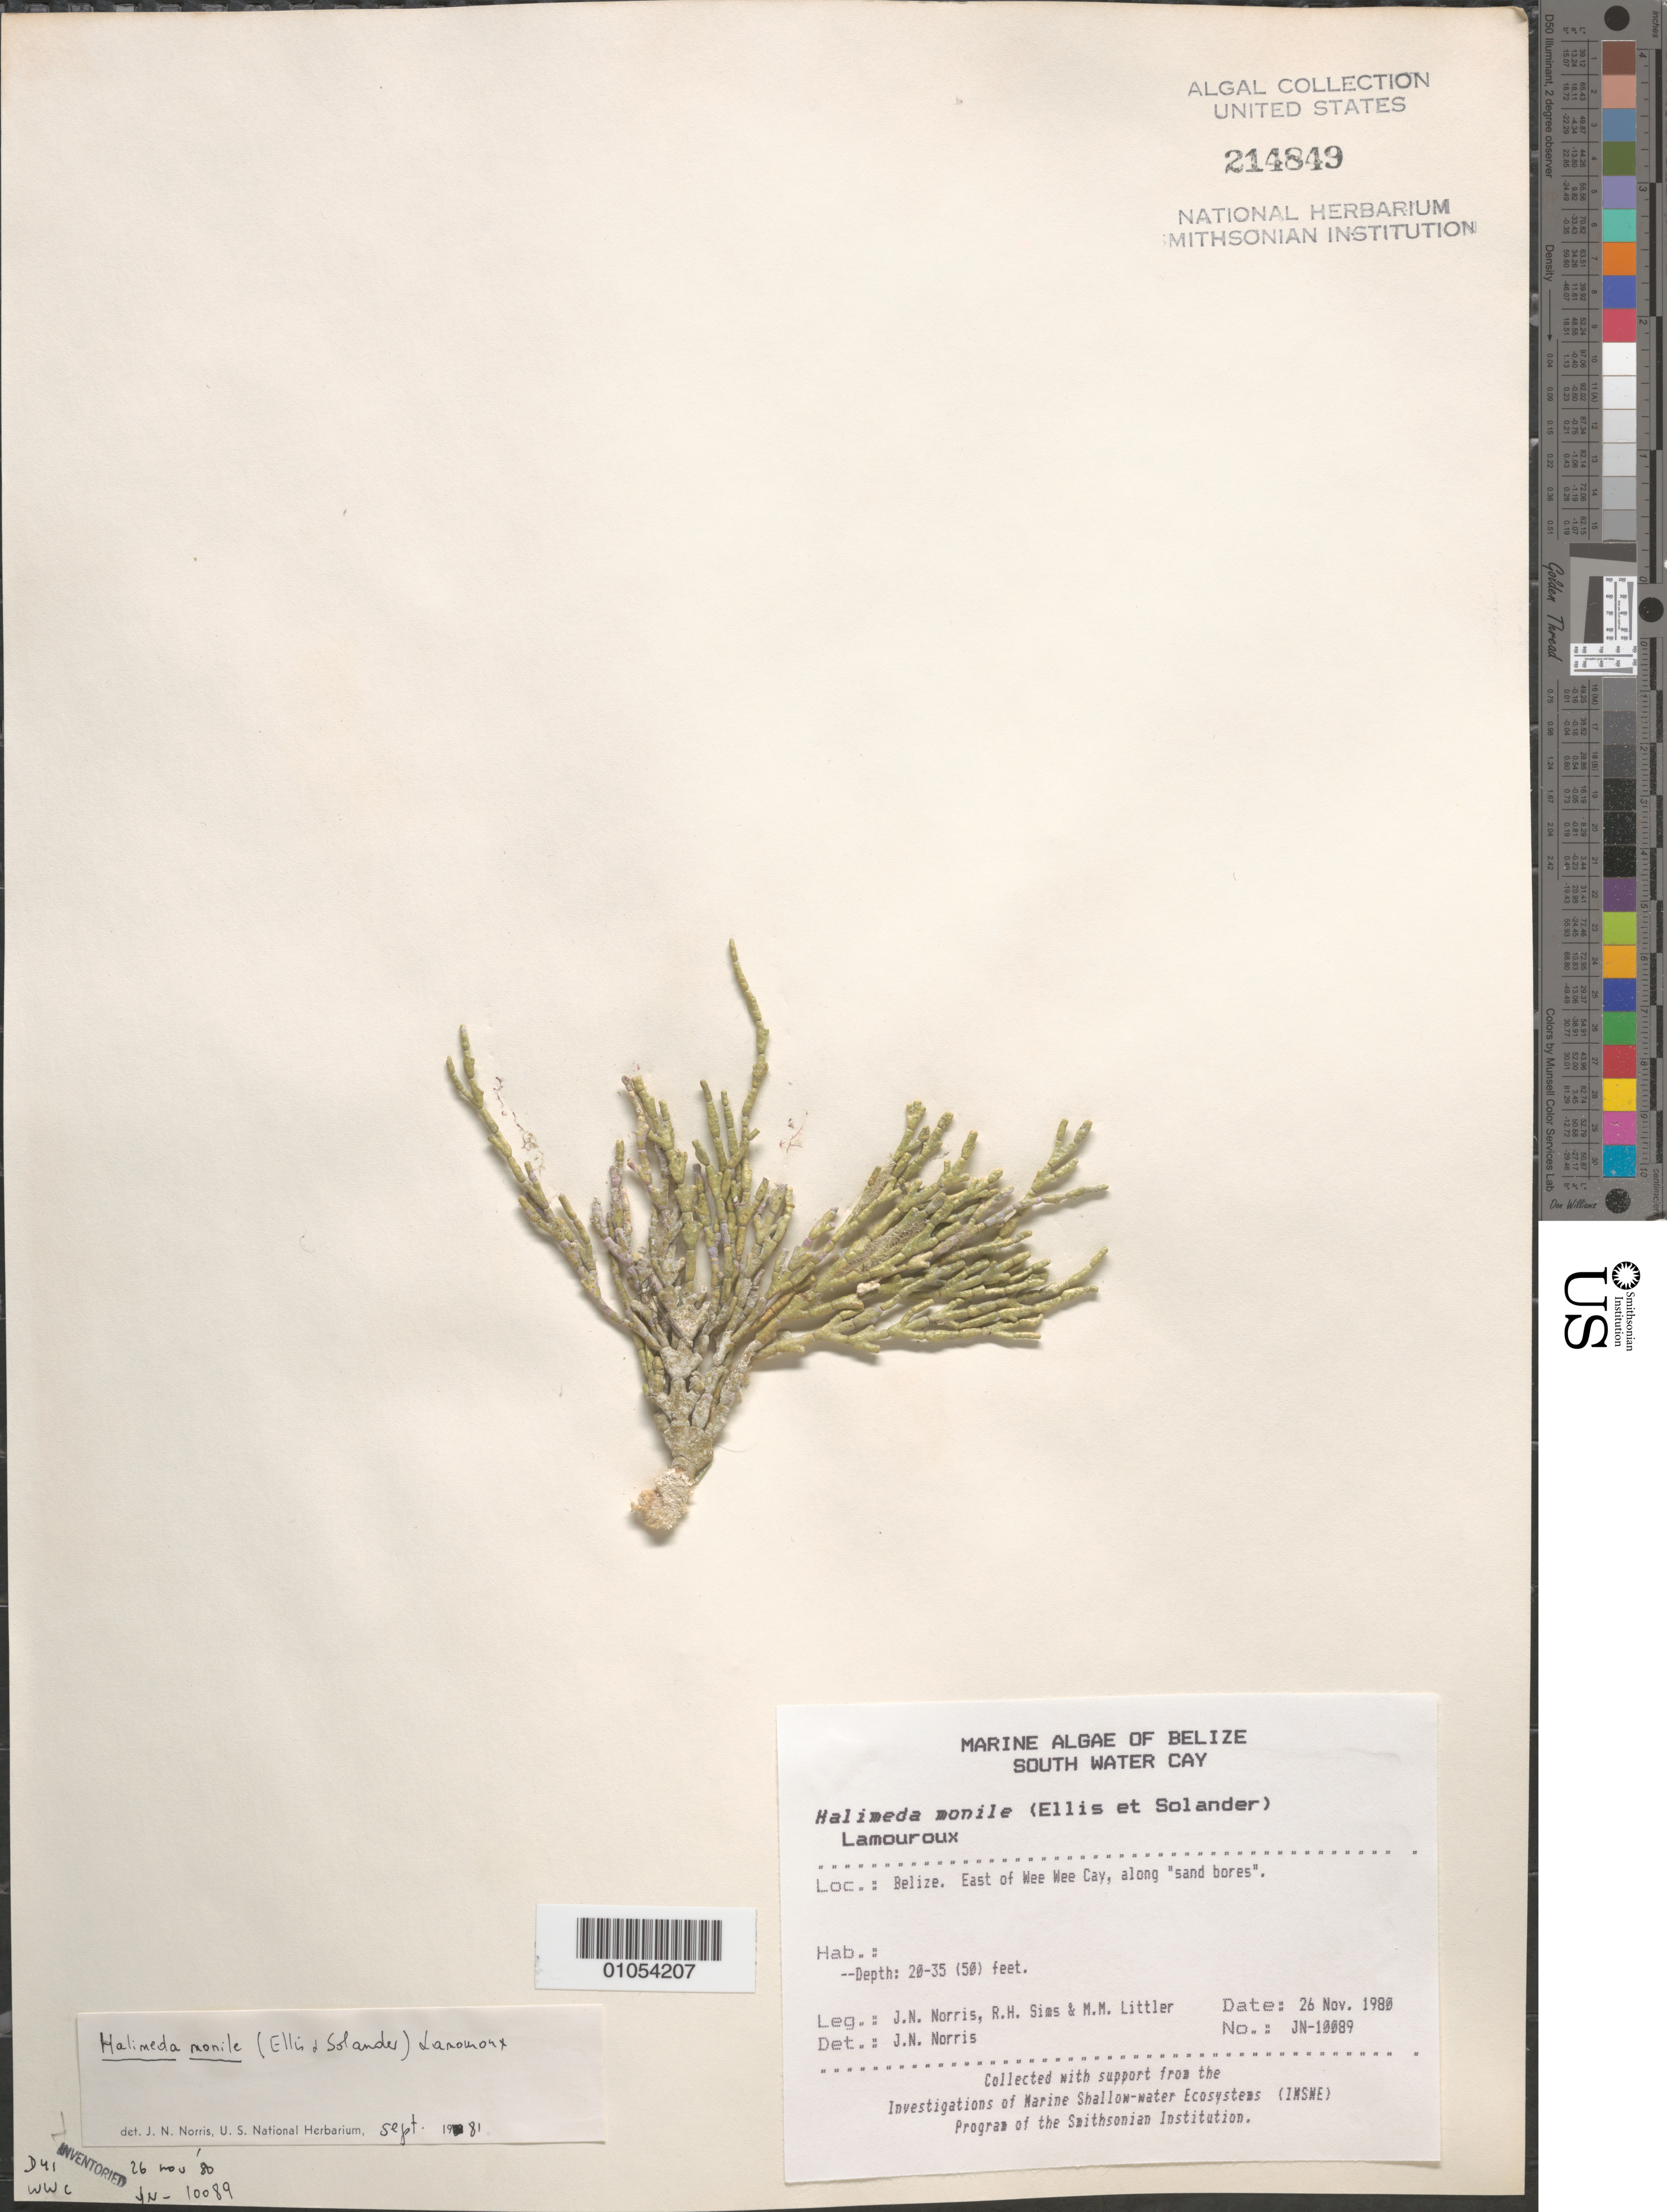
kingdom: Plantae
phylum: Chlorophyta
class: Ulvophyceae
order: Bryopsidales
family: Halimedaceae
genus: Halimeda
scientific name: Halimeda monile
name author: (J. Ellis & Sol.) J.V.Lamouroux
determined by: Norris, James N.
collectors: J. N. Norris, R. H. Sims & M. M. Littler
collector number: JN-10089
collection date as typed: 26 Nov 1980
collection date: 1980-11-26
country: Belize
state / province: Stann Creek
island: Wee Wee Cay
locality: East of Wee Wee Cay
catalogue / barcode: US 214849